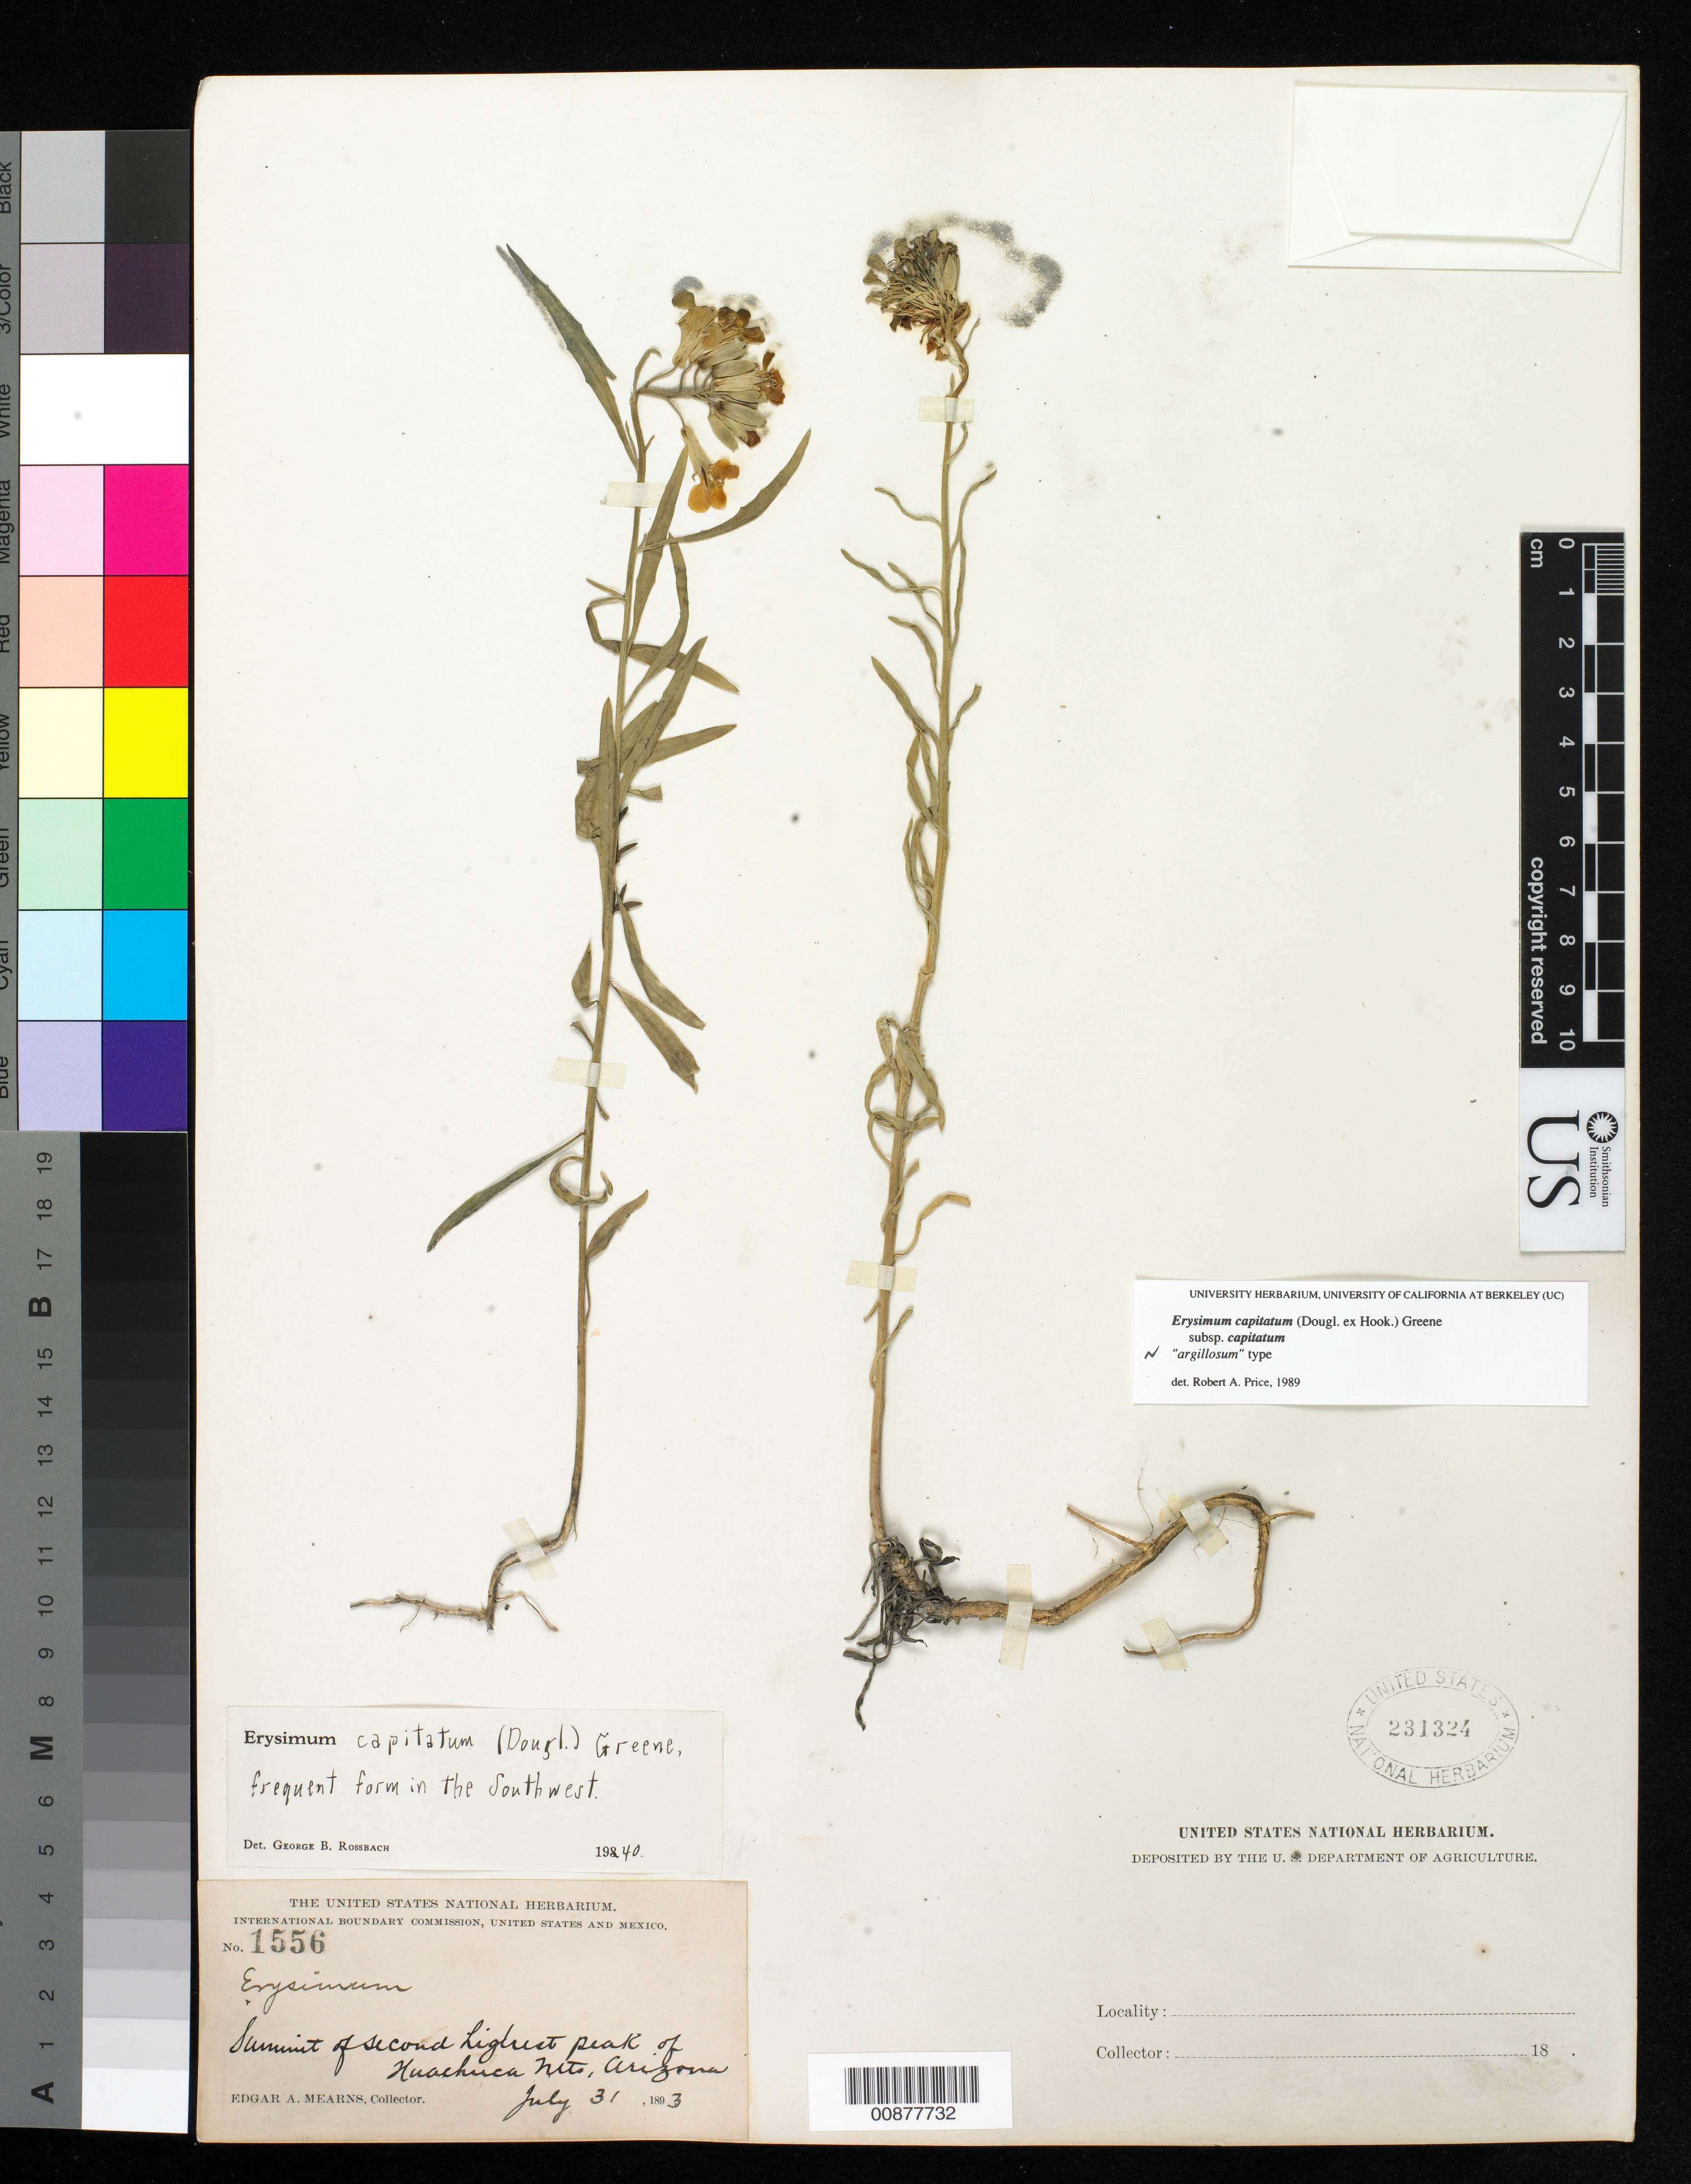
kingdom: Plantae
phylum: Tracheophyta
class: Magnoliopsida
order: Brassicales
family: Brassicaceae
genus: Erysimum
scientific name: Erysimum capitatum subsp. capitatum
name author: (Douglas ex Hook.) Greene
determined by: Price, R. A., (LA), University of California - Los Angeles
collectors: E. A. Mearns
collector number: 1556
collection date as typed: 31 Jul 1893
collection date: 1893-07-31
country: United States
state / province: Arizona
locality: Summit of second highest peak of Huachuca Mts.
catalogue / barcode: US 231324